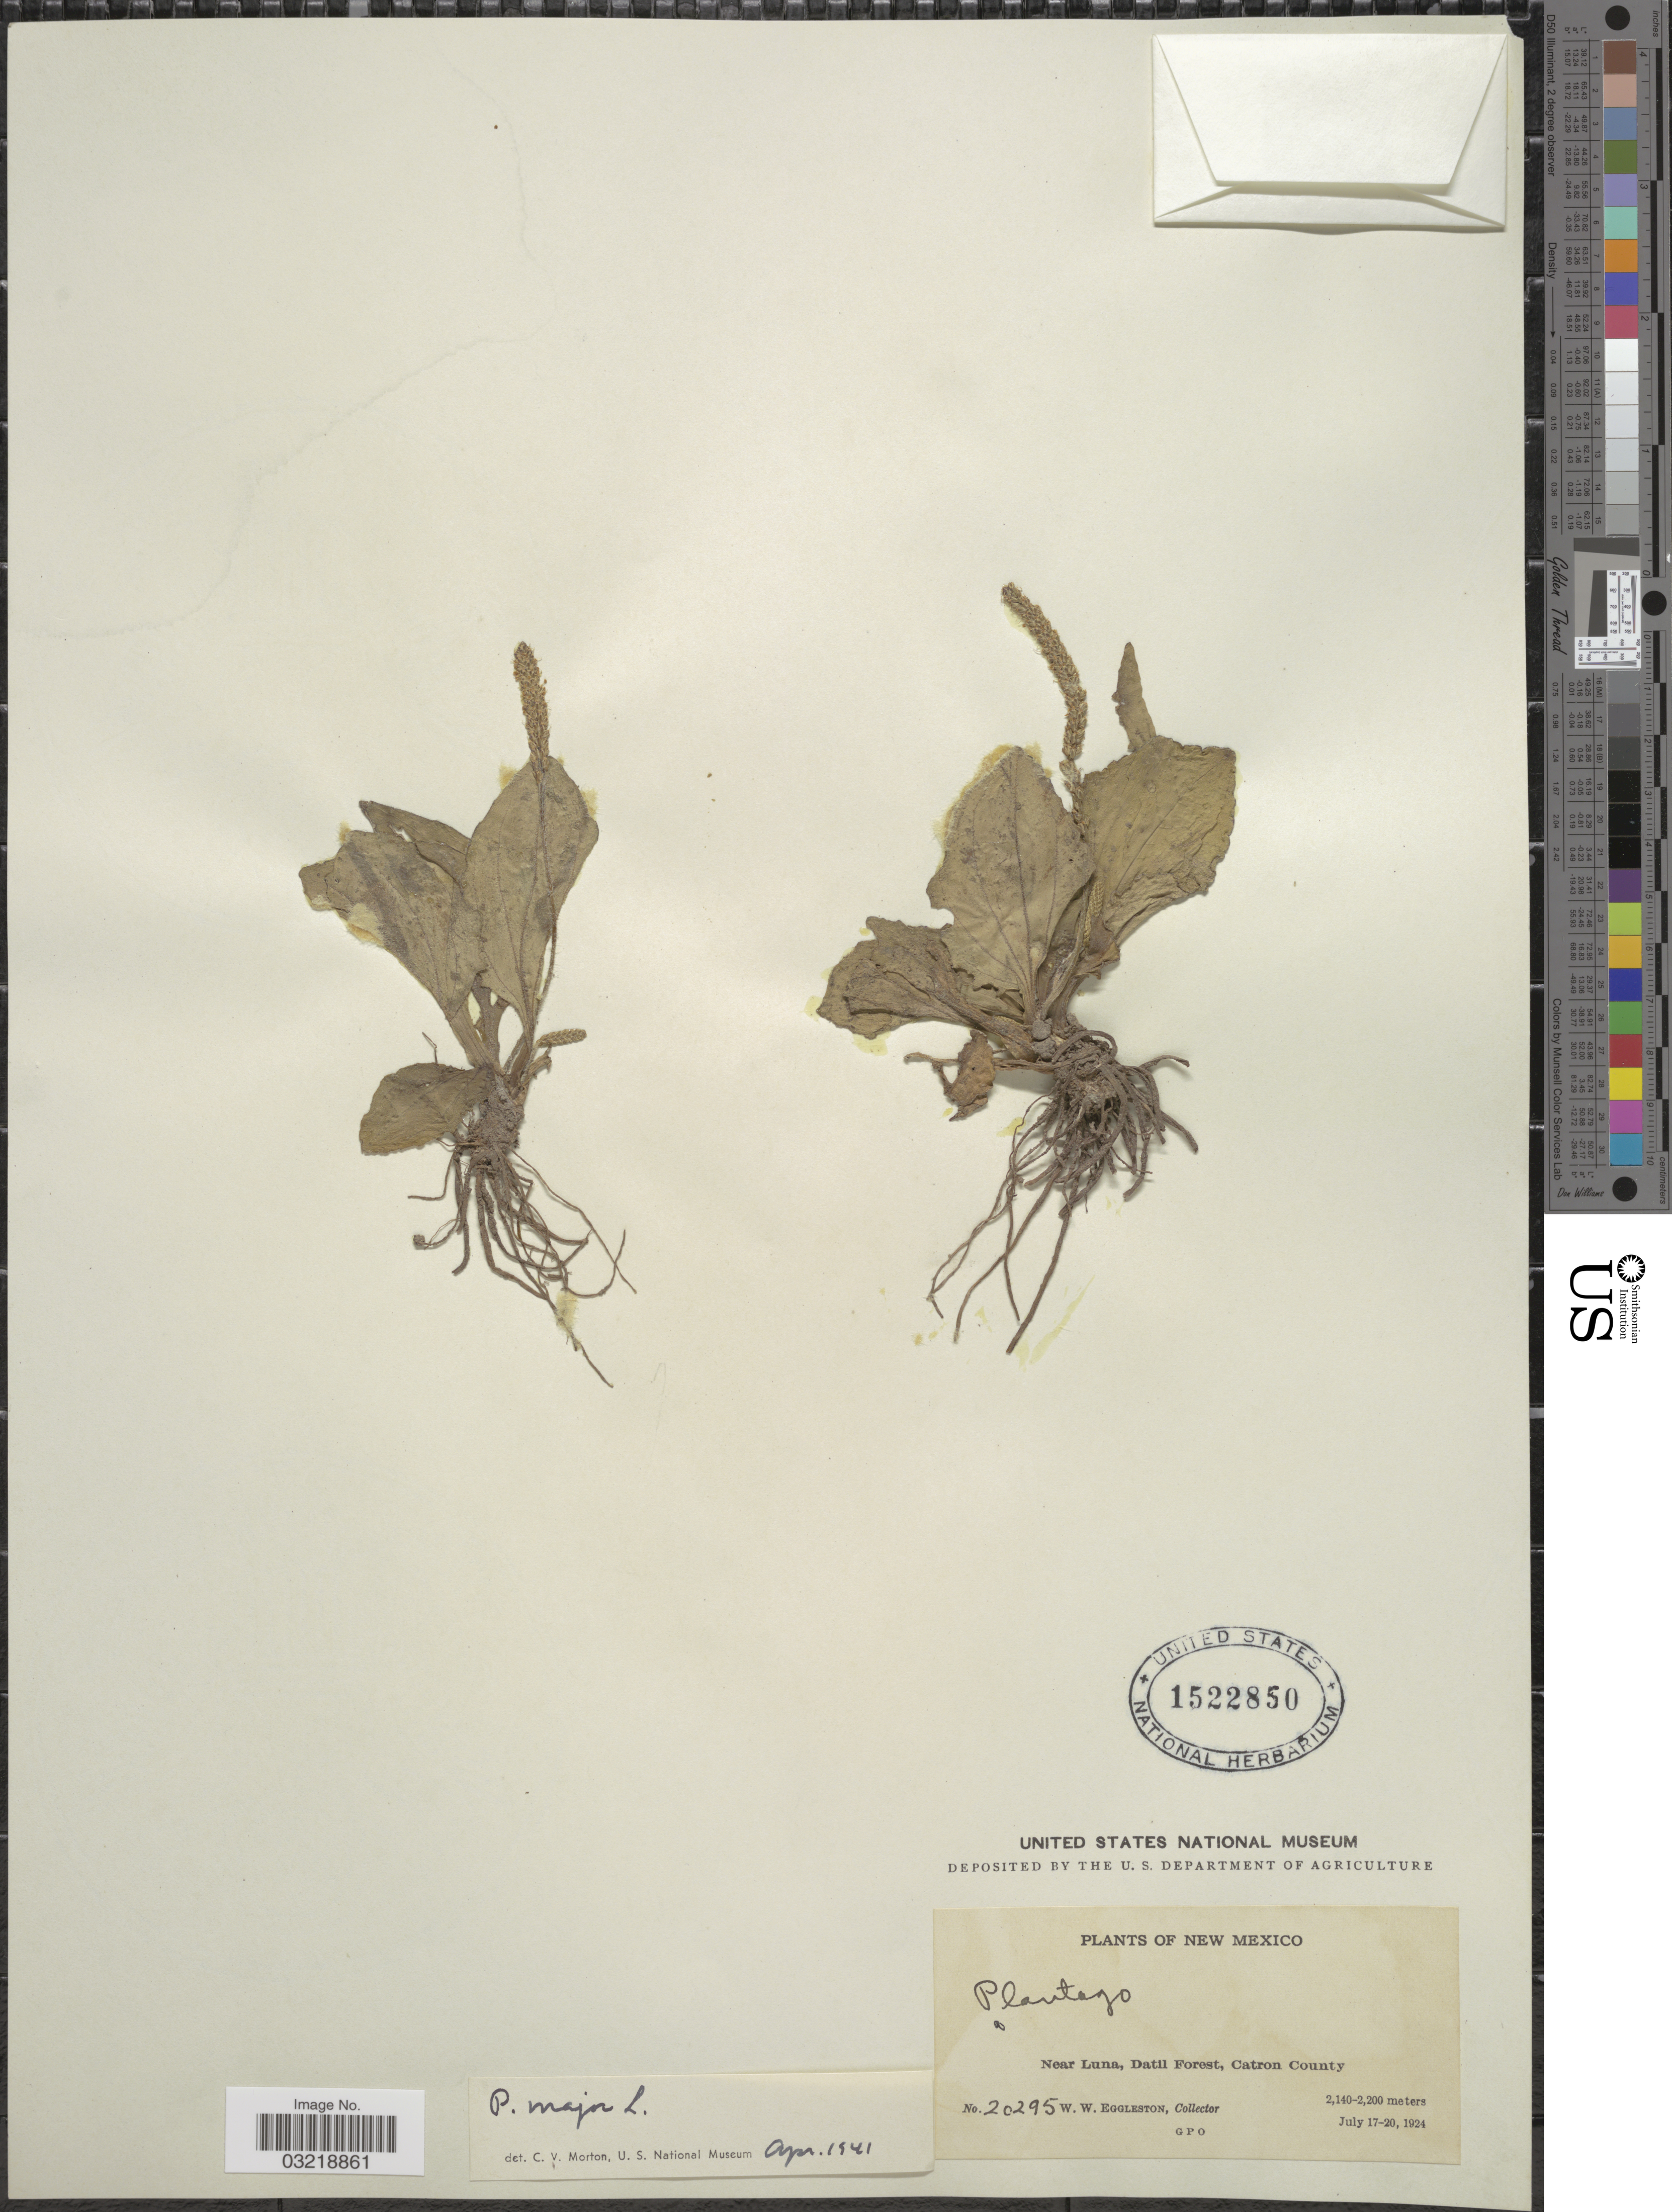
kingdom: Plantae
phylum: Tracheophyta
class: Magnoliopsida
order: Lamiales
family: Plantaginaceae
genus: Plantago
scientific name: Plantago major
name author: L.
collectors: W. W. Eggleston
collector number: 20295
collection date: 1924-07-17/1924-07-20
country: United States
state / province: New Mexico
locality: Near Luna, Datil Forest, Catron County.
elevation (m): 2140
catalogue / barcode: US 1522850